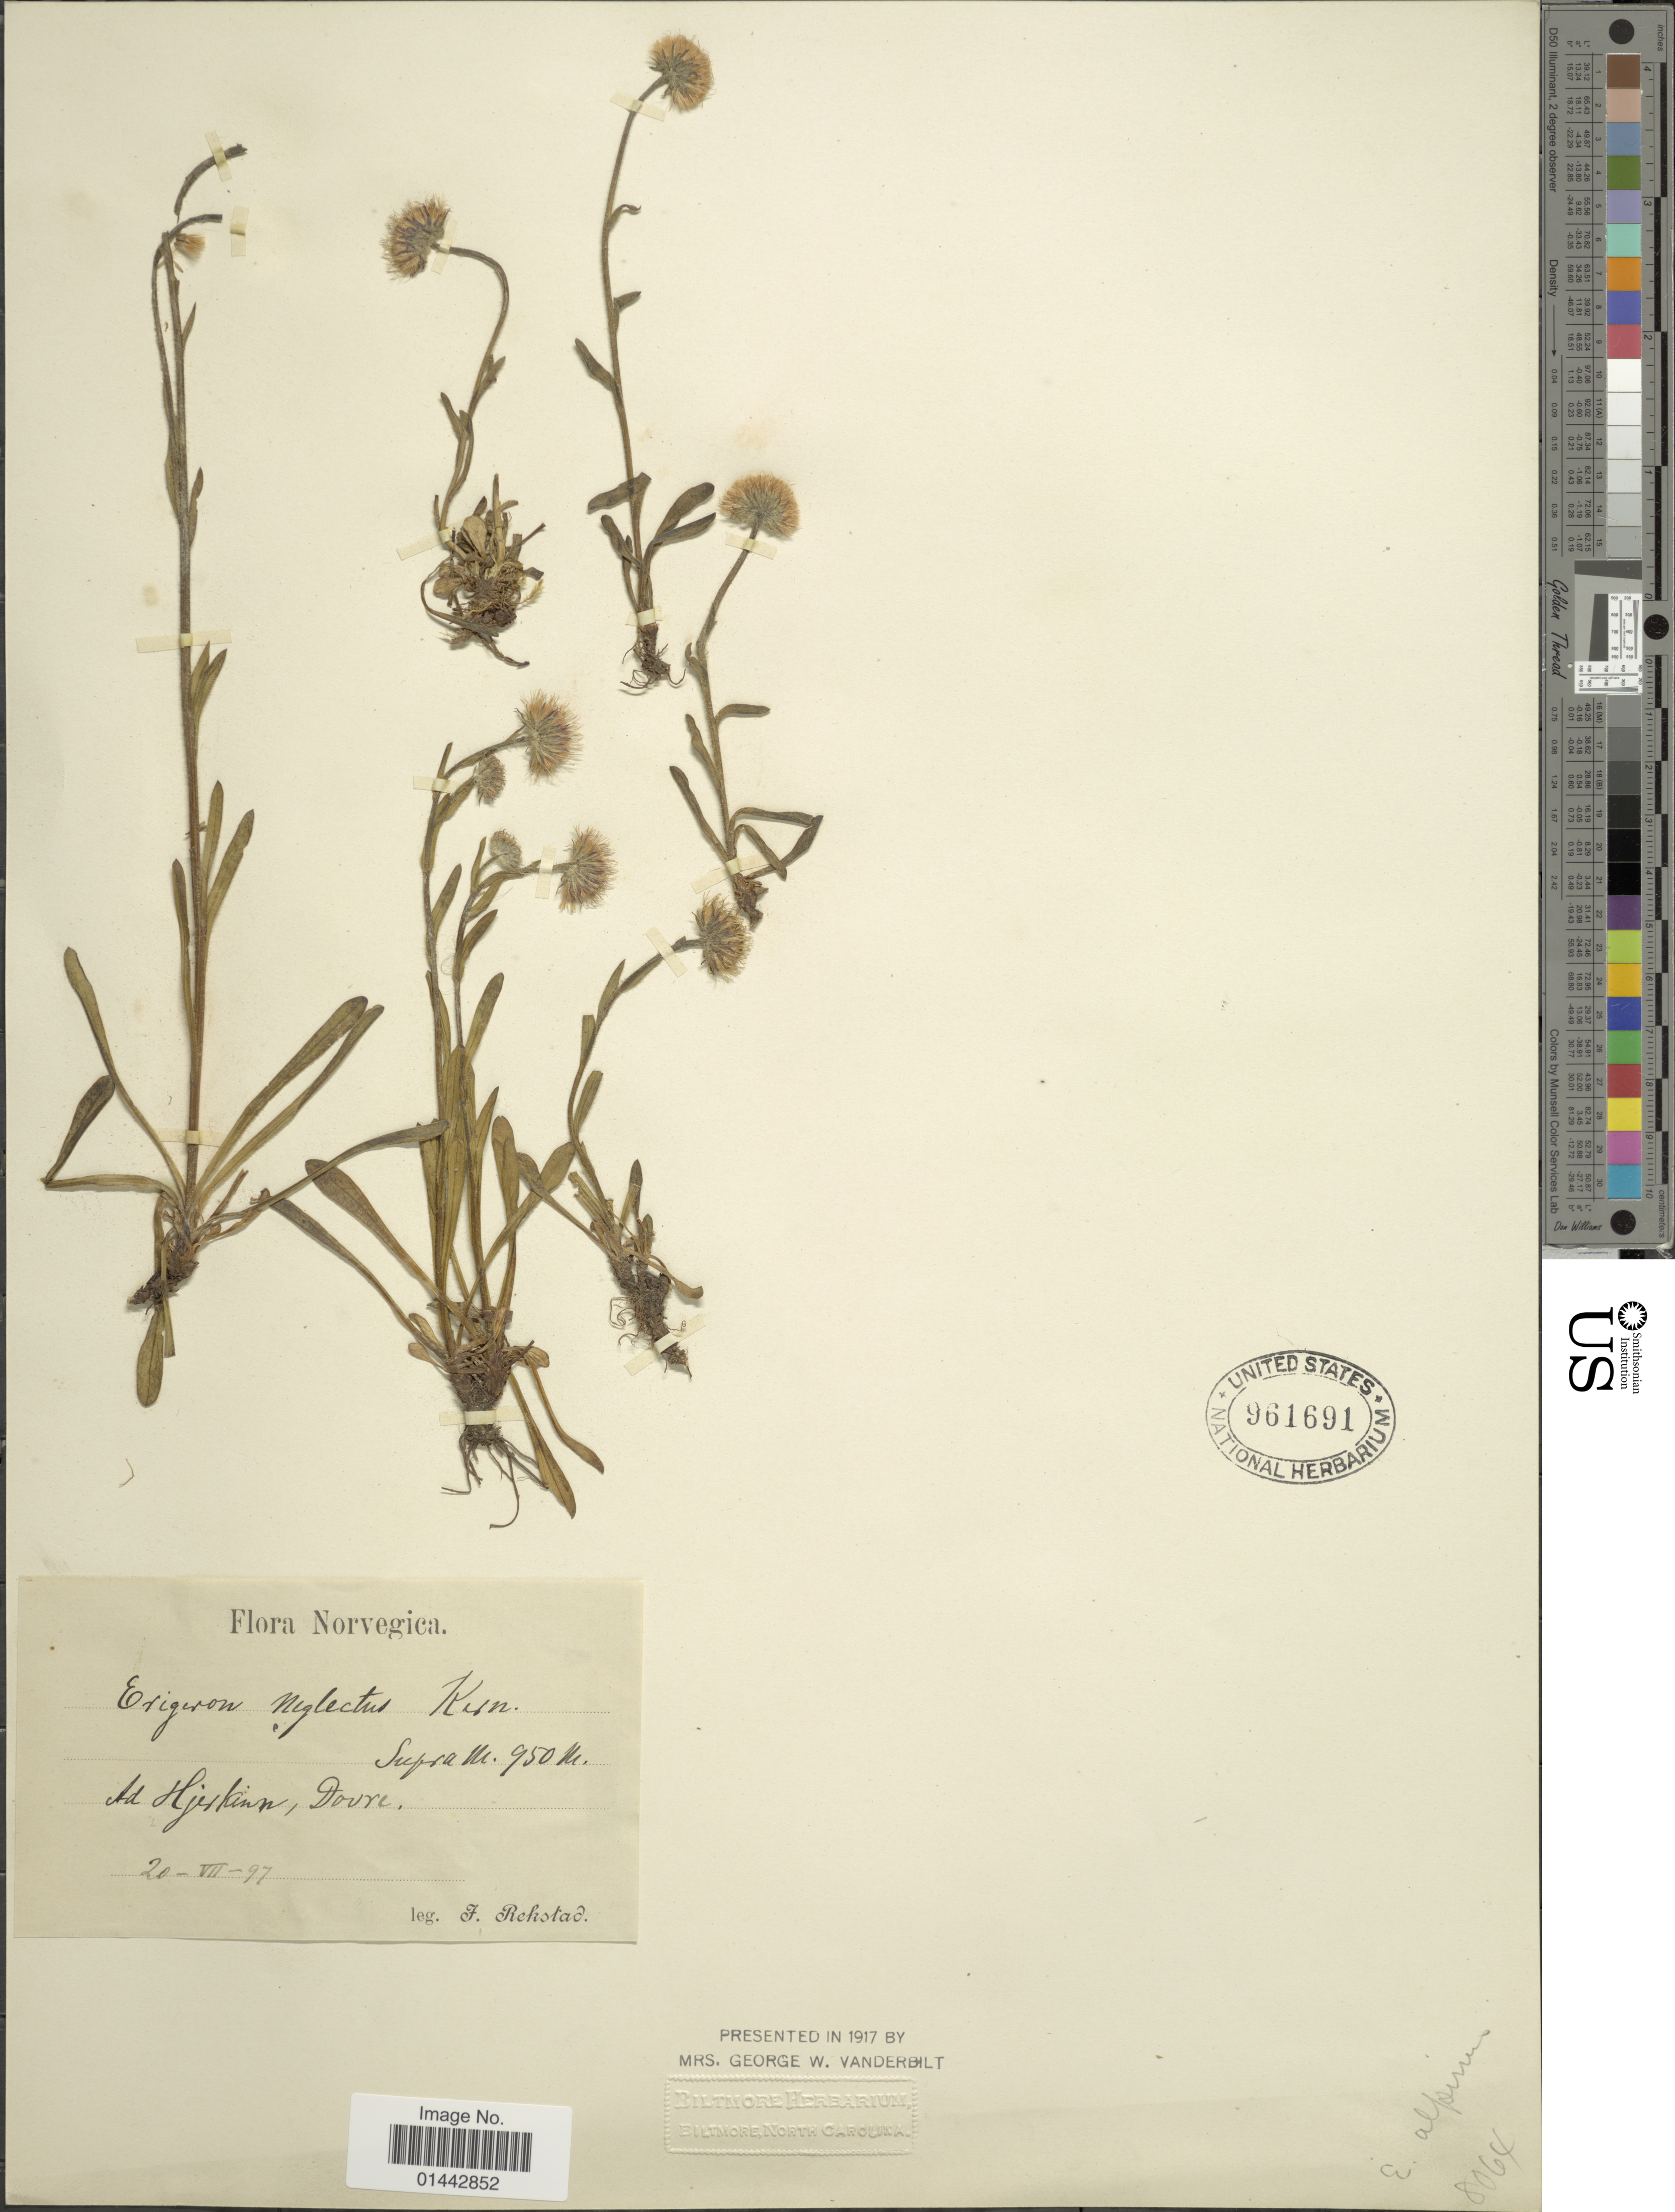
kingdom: Plantae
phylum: Tracheophyta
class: Magnoliopsida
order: Asterales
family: Asteraceae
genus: Erigeron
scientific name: Erigeron neglectus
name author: A. Kern.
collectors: F. Rekstad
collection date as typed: Transcribed d/m/y: 20/7/97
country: Norway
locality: Ad Hjerkinn, Dovre.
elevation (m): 950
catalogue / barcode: US 961691